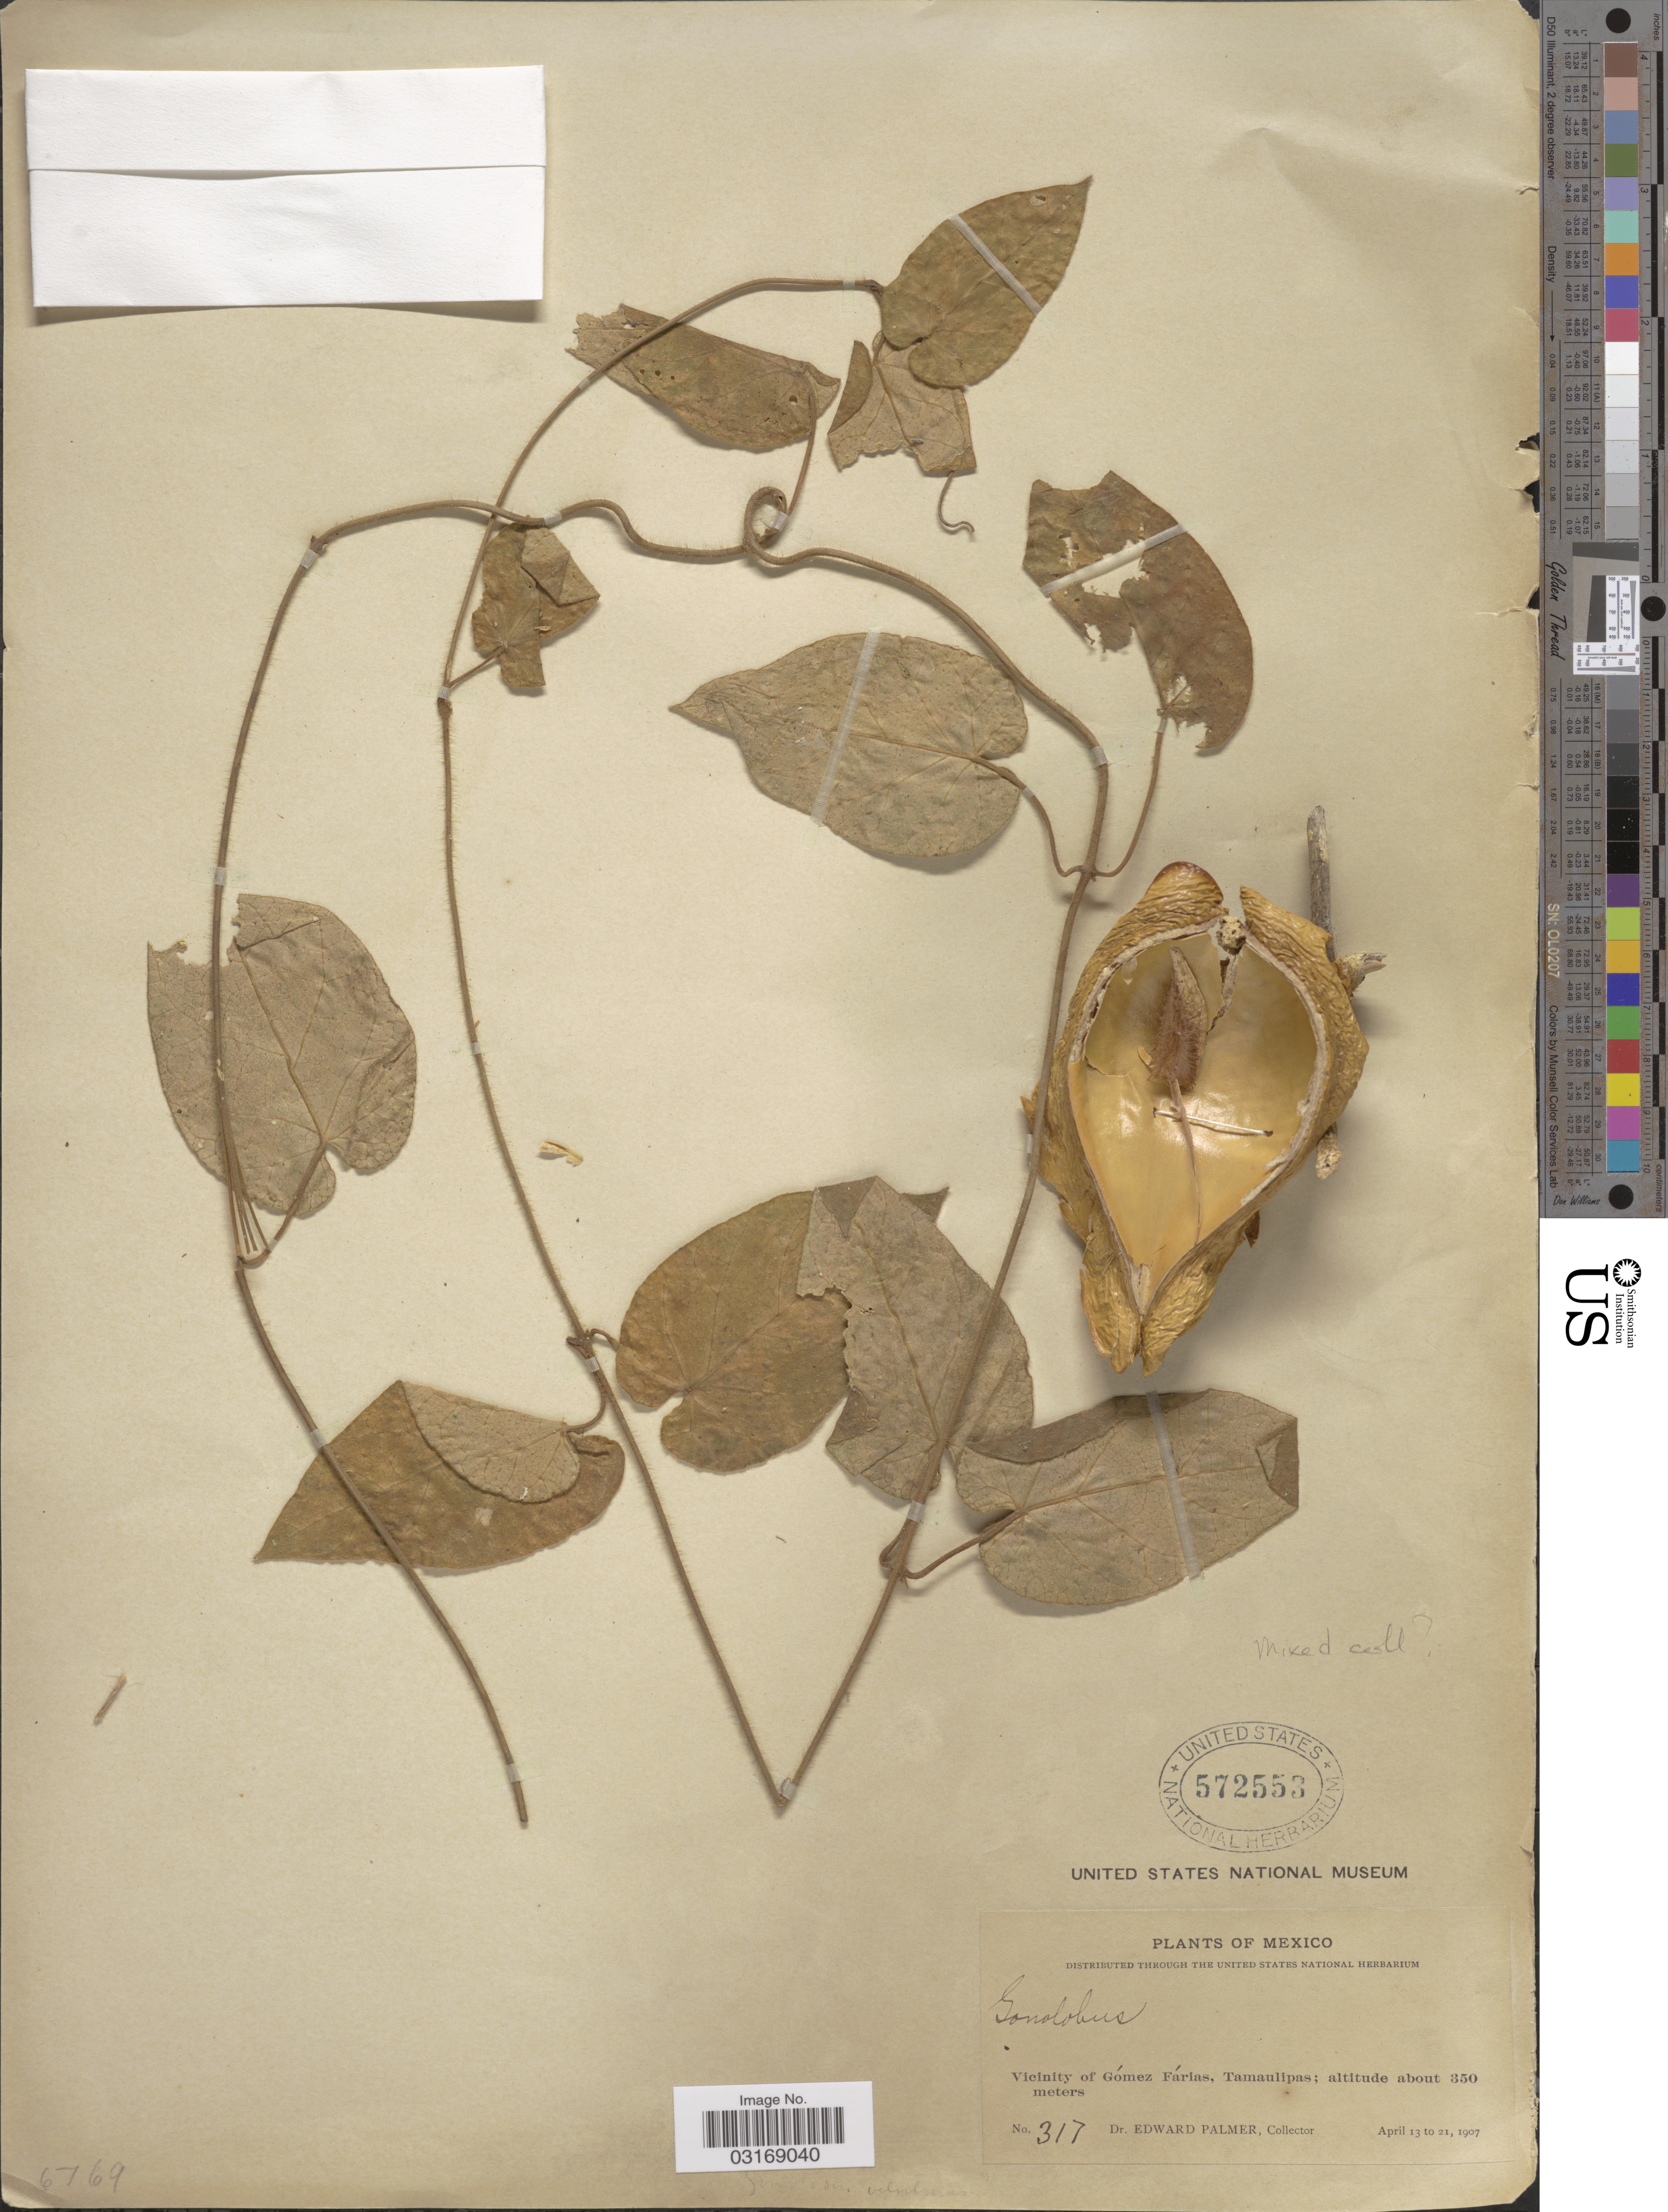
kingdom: Plantae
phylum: Tracheophyta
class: Magnoliopsida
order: Gentianales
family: Apocynaceae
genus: Gonolobus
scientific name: Gonolobus sp.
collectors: E. Palmer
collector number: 317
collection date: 1907-04-13/1907-04-21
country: Mexico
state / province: Tamaulipas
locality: Vicinity of Gómez Fárias.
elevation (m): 350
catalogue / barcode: US 572553